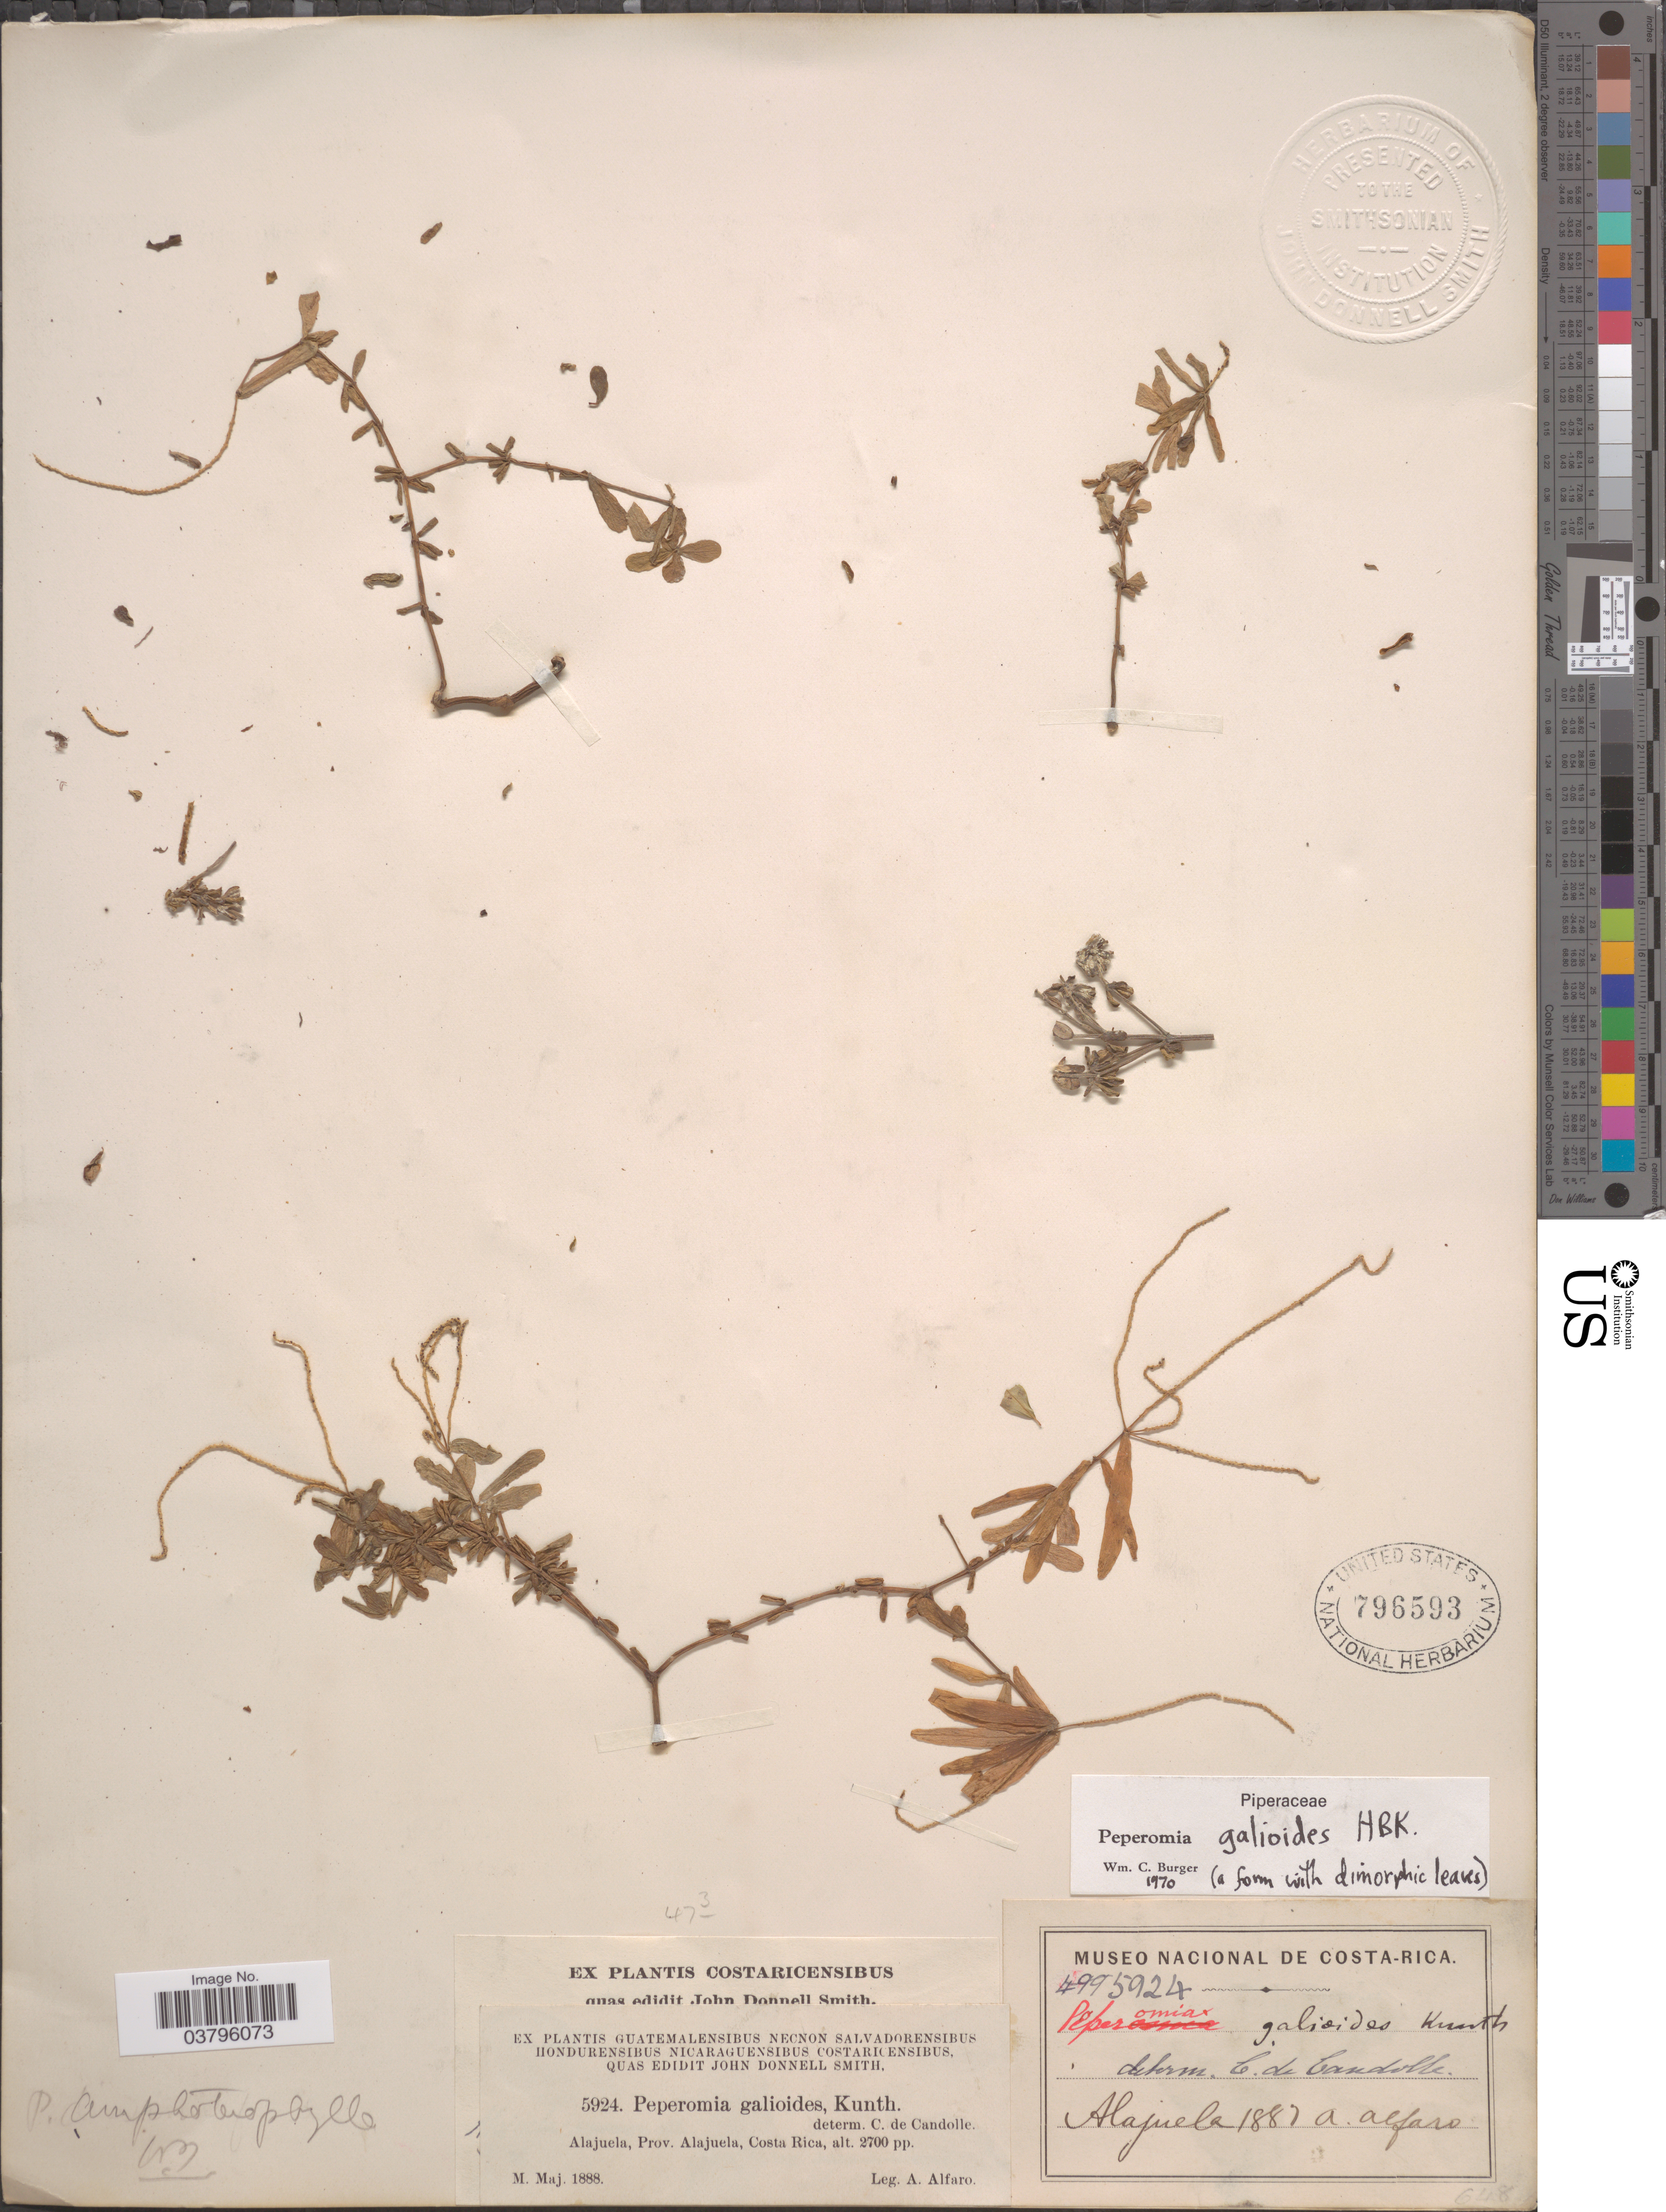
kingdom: Plantae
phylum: Tracheophyta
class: Magnoliopsida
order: Piperales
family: Piperaceae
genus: Peperomia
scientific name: Peperomia galioides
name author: Kunth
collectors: A. Alfaro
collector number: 5924/99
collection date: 1887/1888-05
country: Costa Rica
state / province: Alajuela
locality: Prov. Alajuela.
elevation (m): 823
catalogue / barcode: US 796593